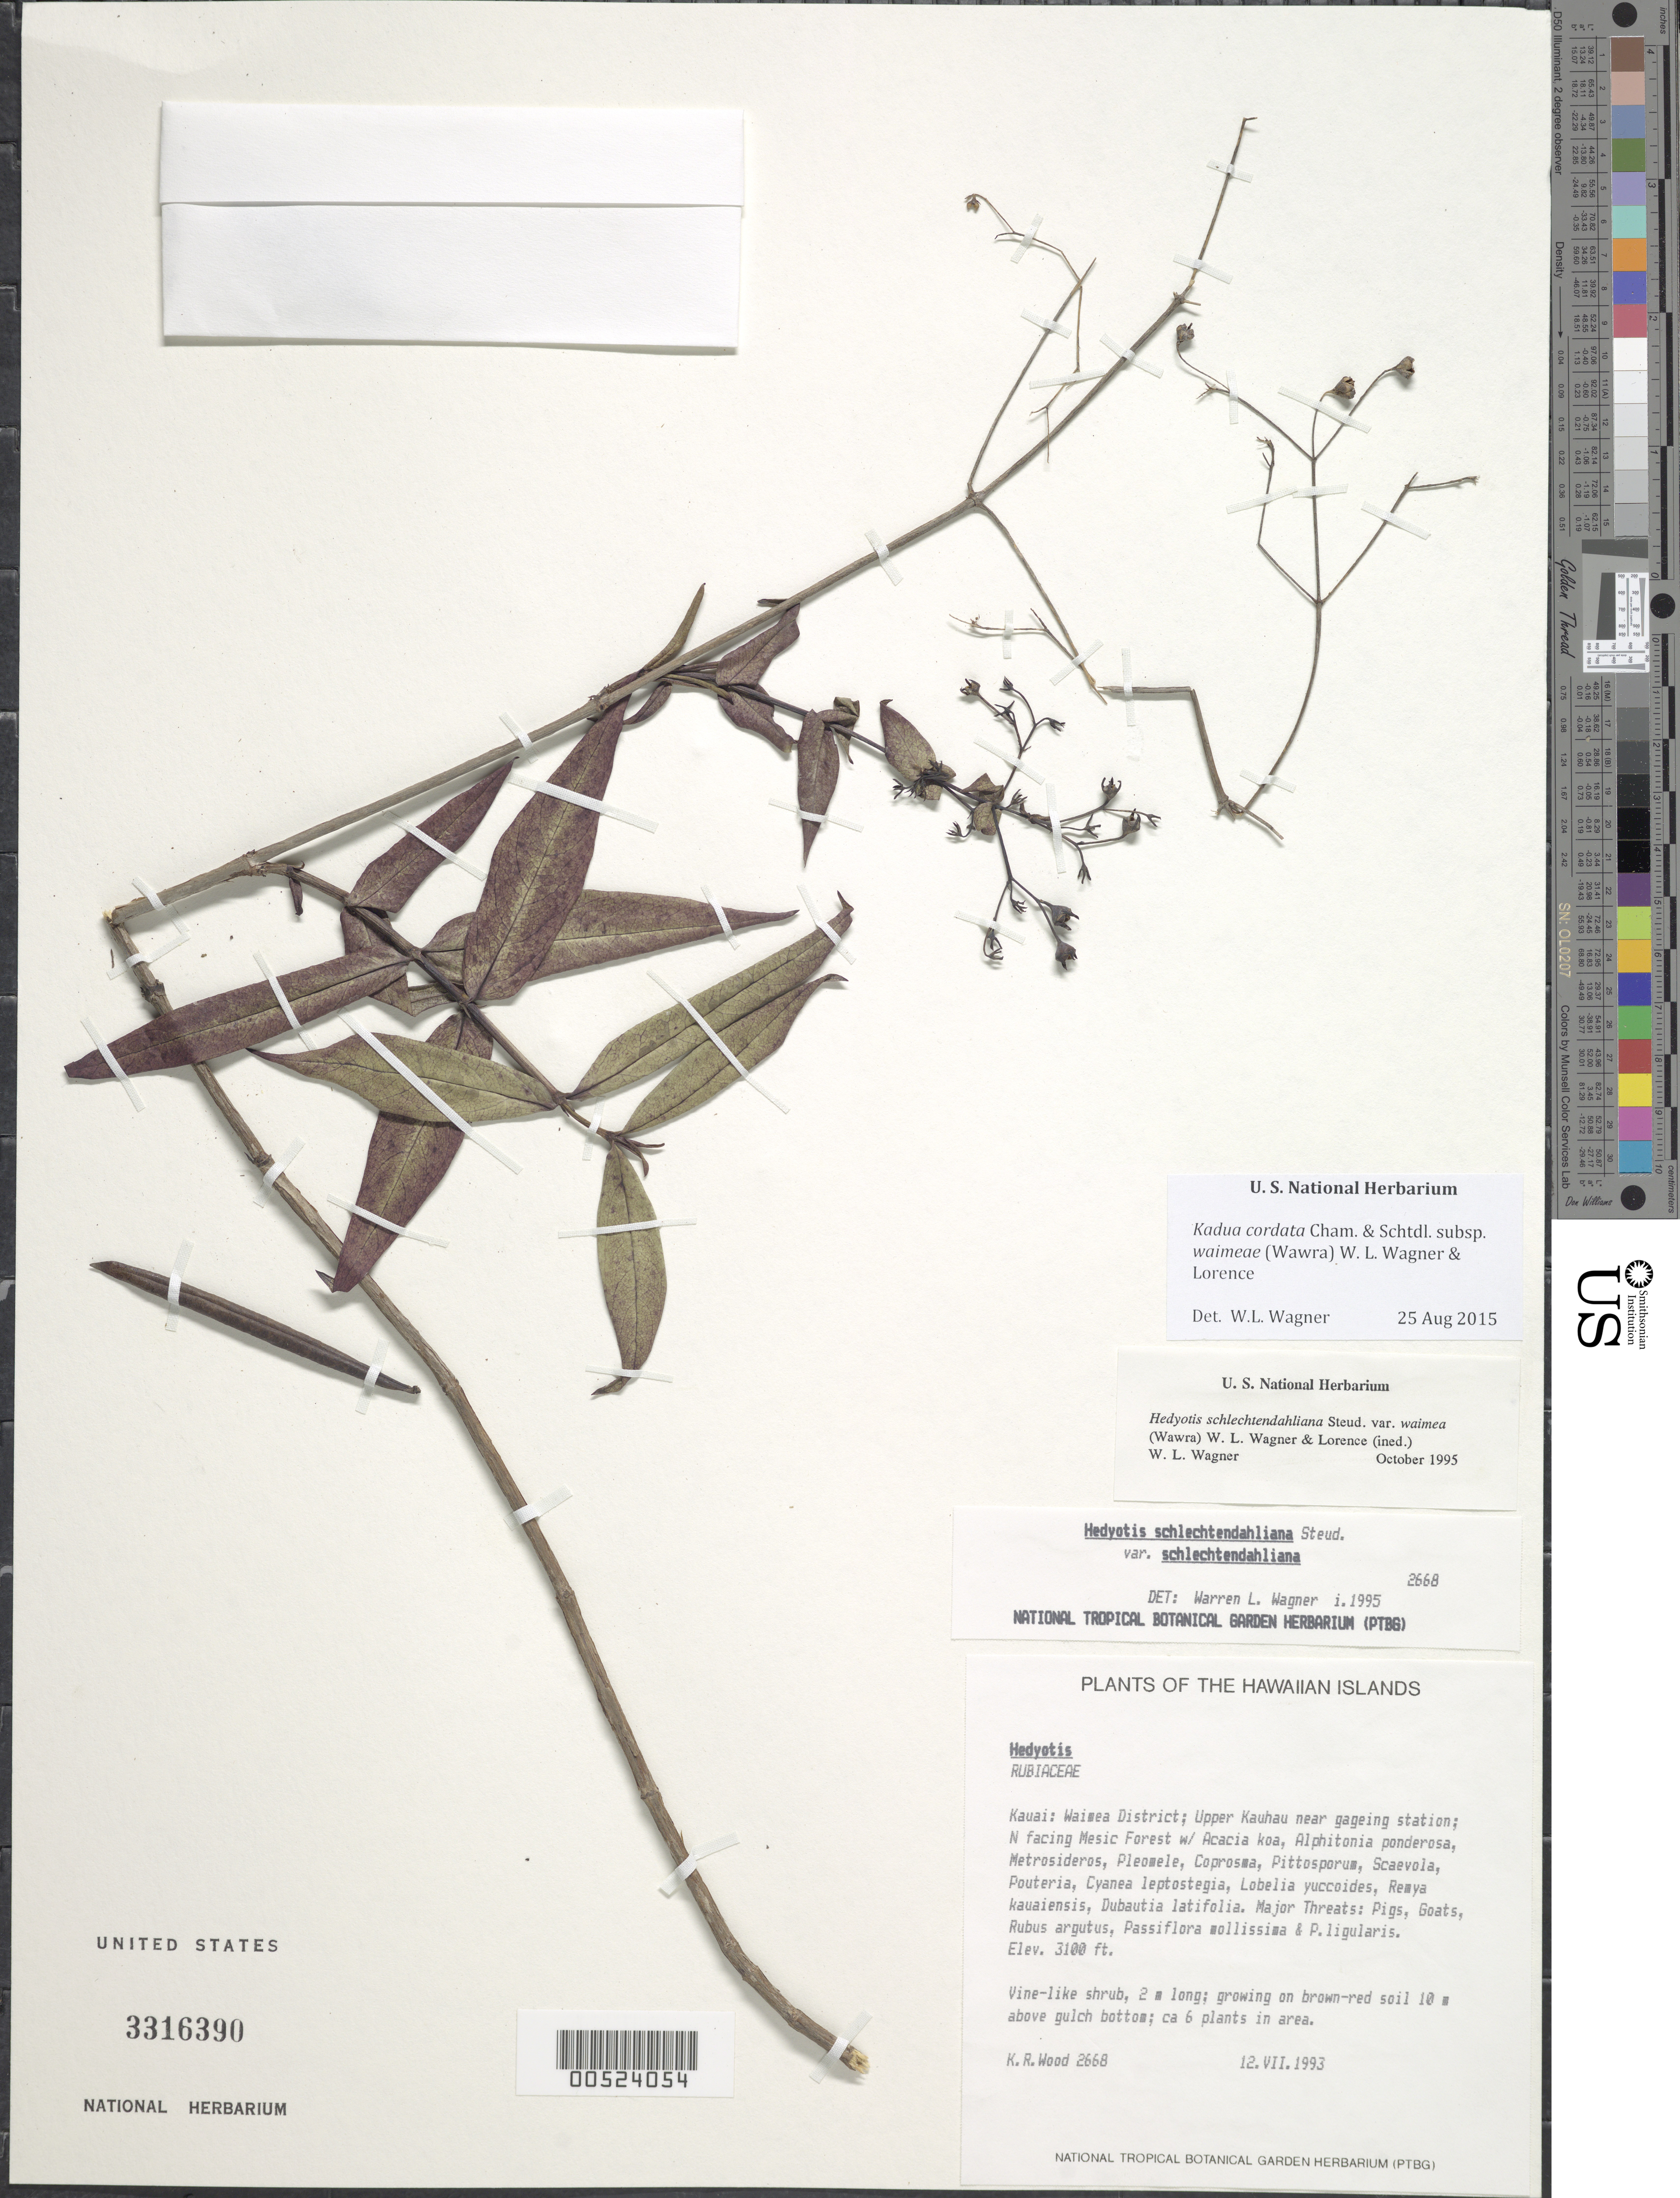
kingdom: Plantae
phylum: Tracheophyta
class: Magnoliopsida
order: Gentianales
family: Rubiaceae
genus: Kadua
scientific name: Kadua cordata subsp. waimeae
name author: (Wawra) W.L. Wagner & Lorence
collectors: K. R. Wood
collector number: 2668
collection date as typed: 12 Jul 1993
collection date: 1993-07-12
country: United States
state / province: Hawaii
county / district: Kauai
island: Kaua'i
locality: Waimea Dist, upper Kauhau near gageing station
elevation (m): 945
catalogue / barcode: US 3316390